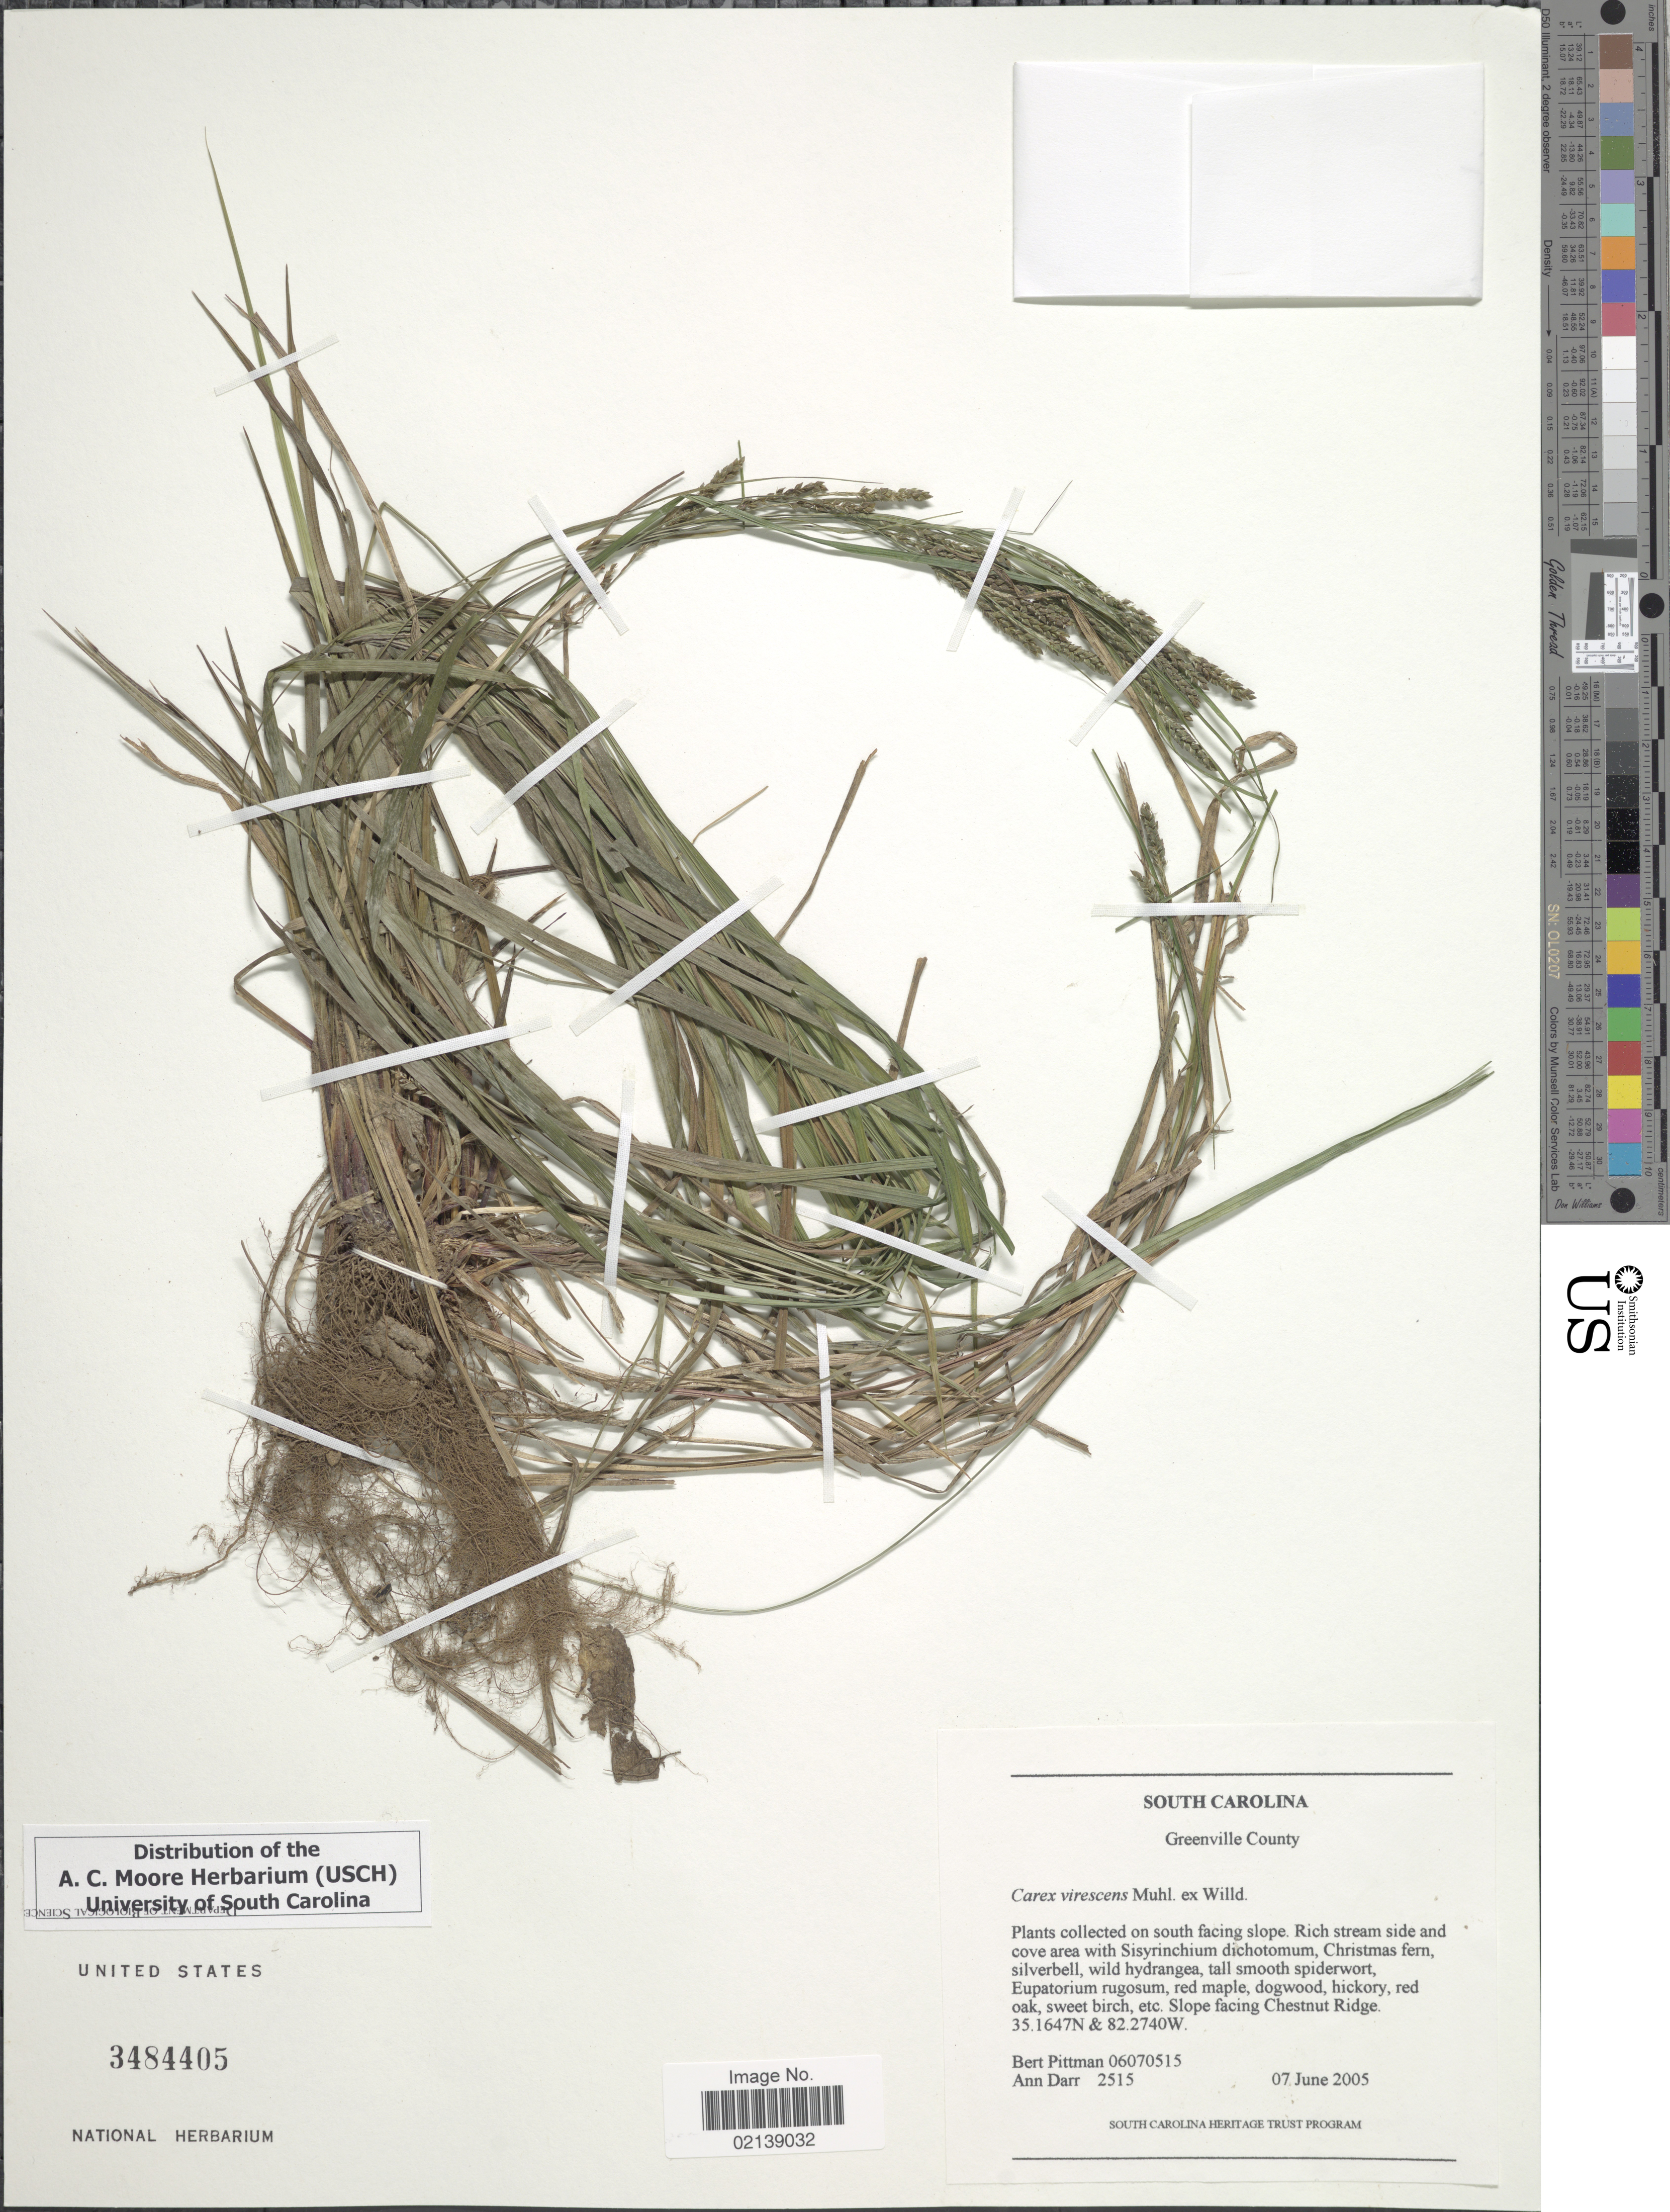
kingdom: Plantae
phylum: Tracheophyta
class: Liliopsida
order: Poales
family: Cyperaceae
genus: Carex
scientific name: Carex virescens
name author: Muhl. ex Willd.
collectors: B. Pittman & A. Darr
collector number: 06070515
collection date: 2005-06-07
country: United States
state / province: South Carolina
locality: Greenville County, on south facing slope. Rich stream side and cove area. Slope facing Chestnut Ridge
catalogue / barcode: US 3484405